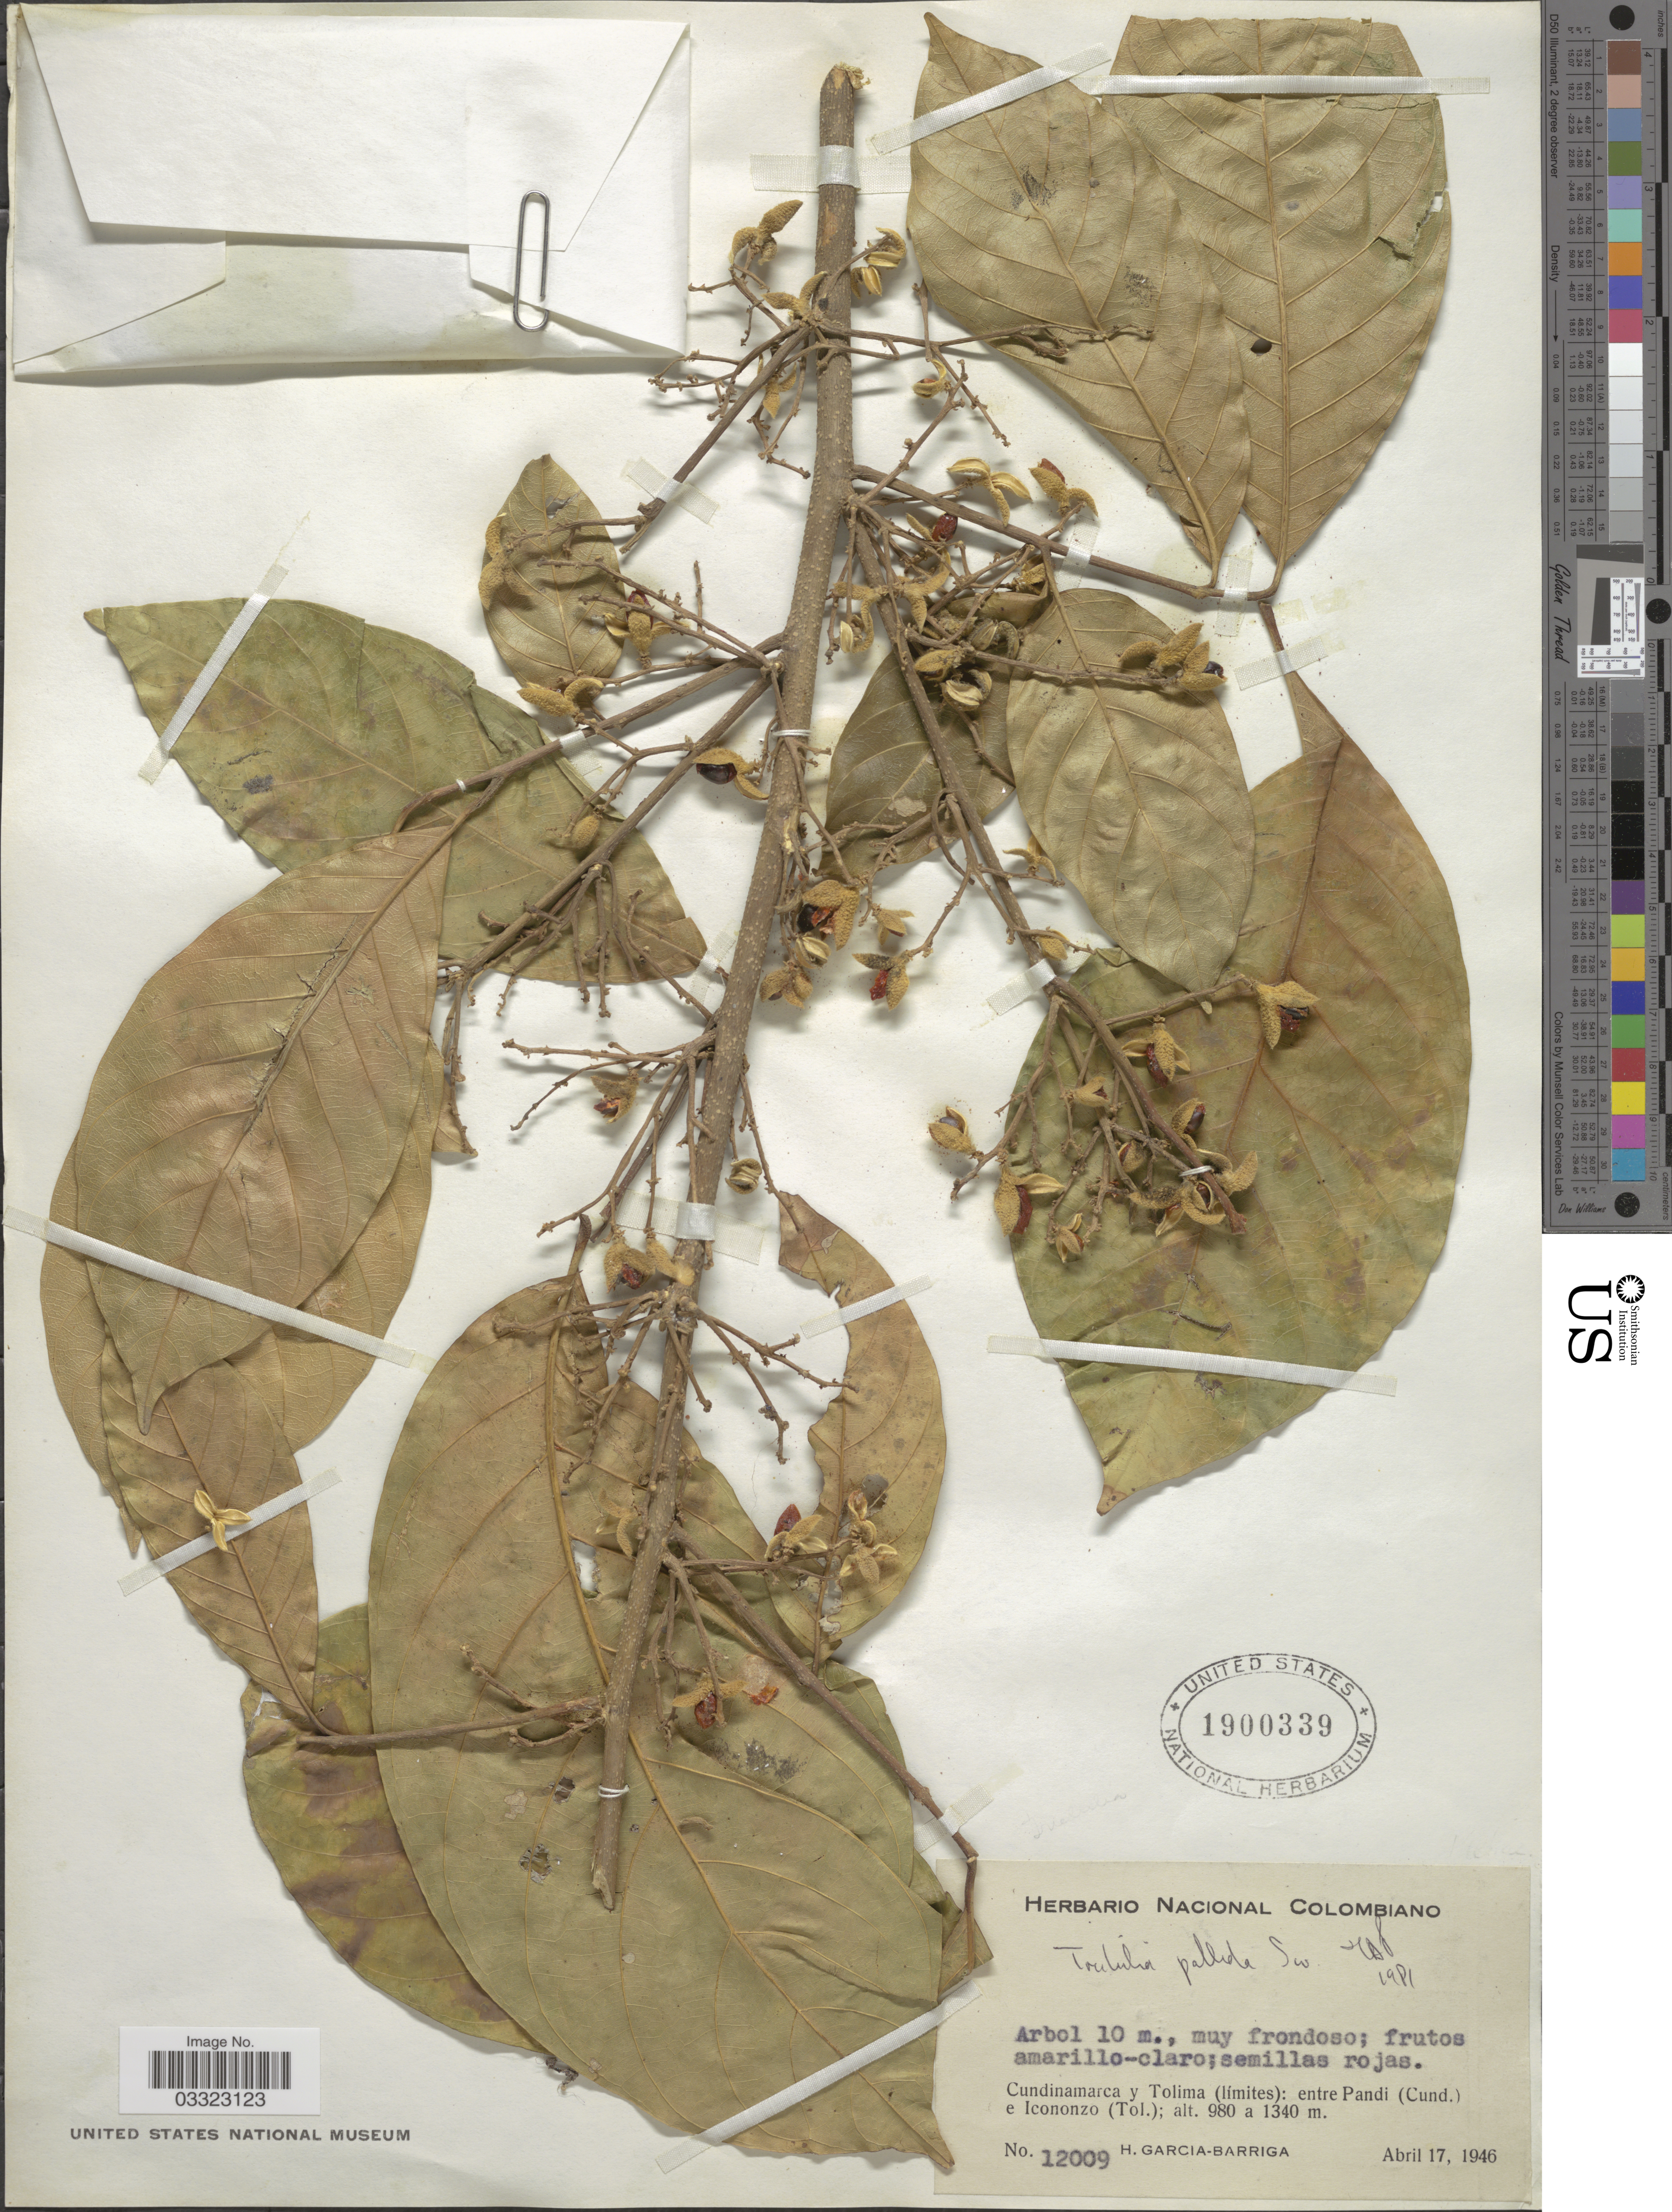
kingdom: Plantae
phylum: Tracheophyta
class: Magnoliopsida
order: Sapindales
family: Meliaceae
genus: Trichilia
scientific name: Trichilia pallida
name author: Sw.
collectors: H. García Barriga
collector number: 12009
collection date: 1946-04-17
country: Colombia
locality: Cundinamarca y Tolima (límites): entre Pandi (Cund.) e Icononzo (Tol.).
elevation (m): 980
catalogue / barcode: US 1900339